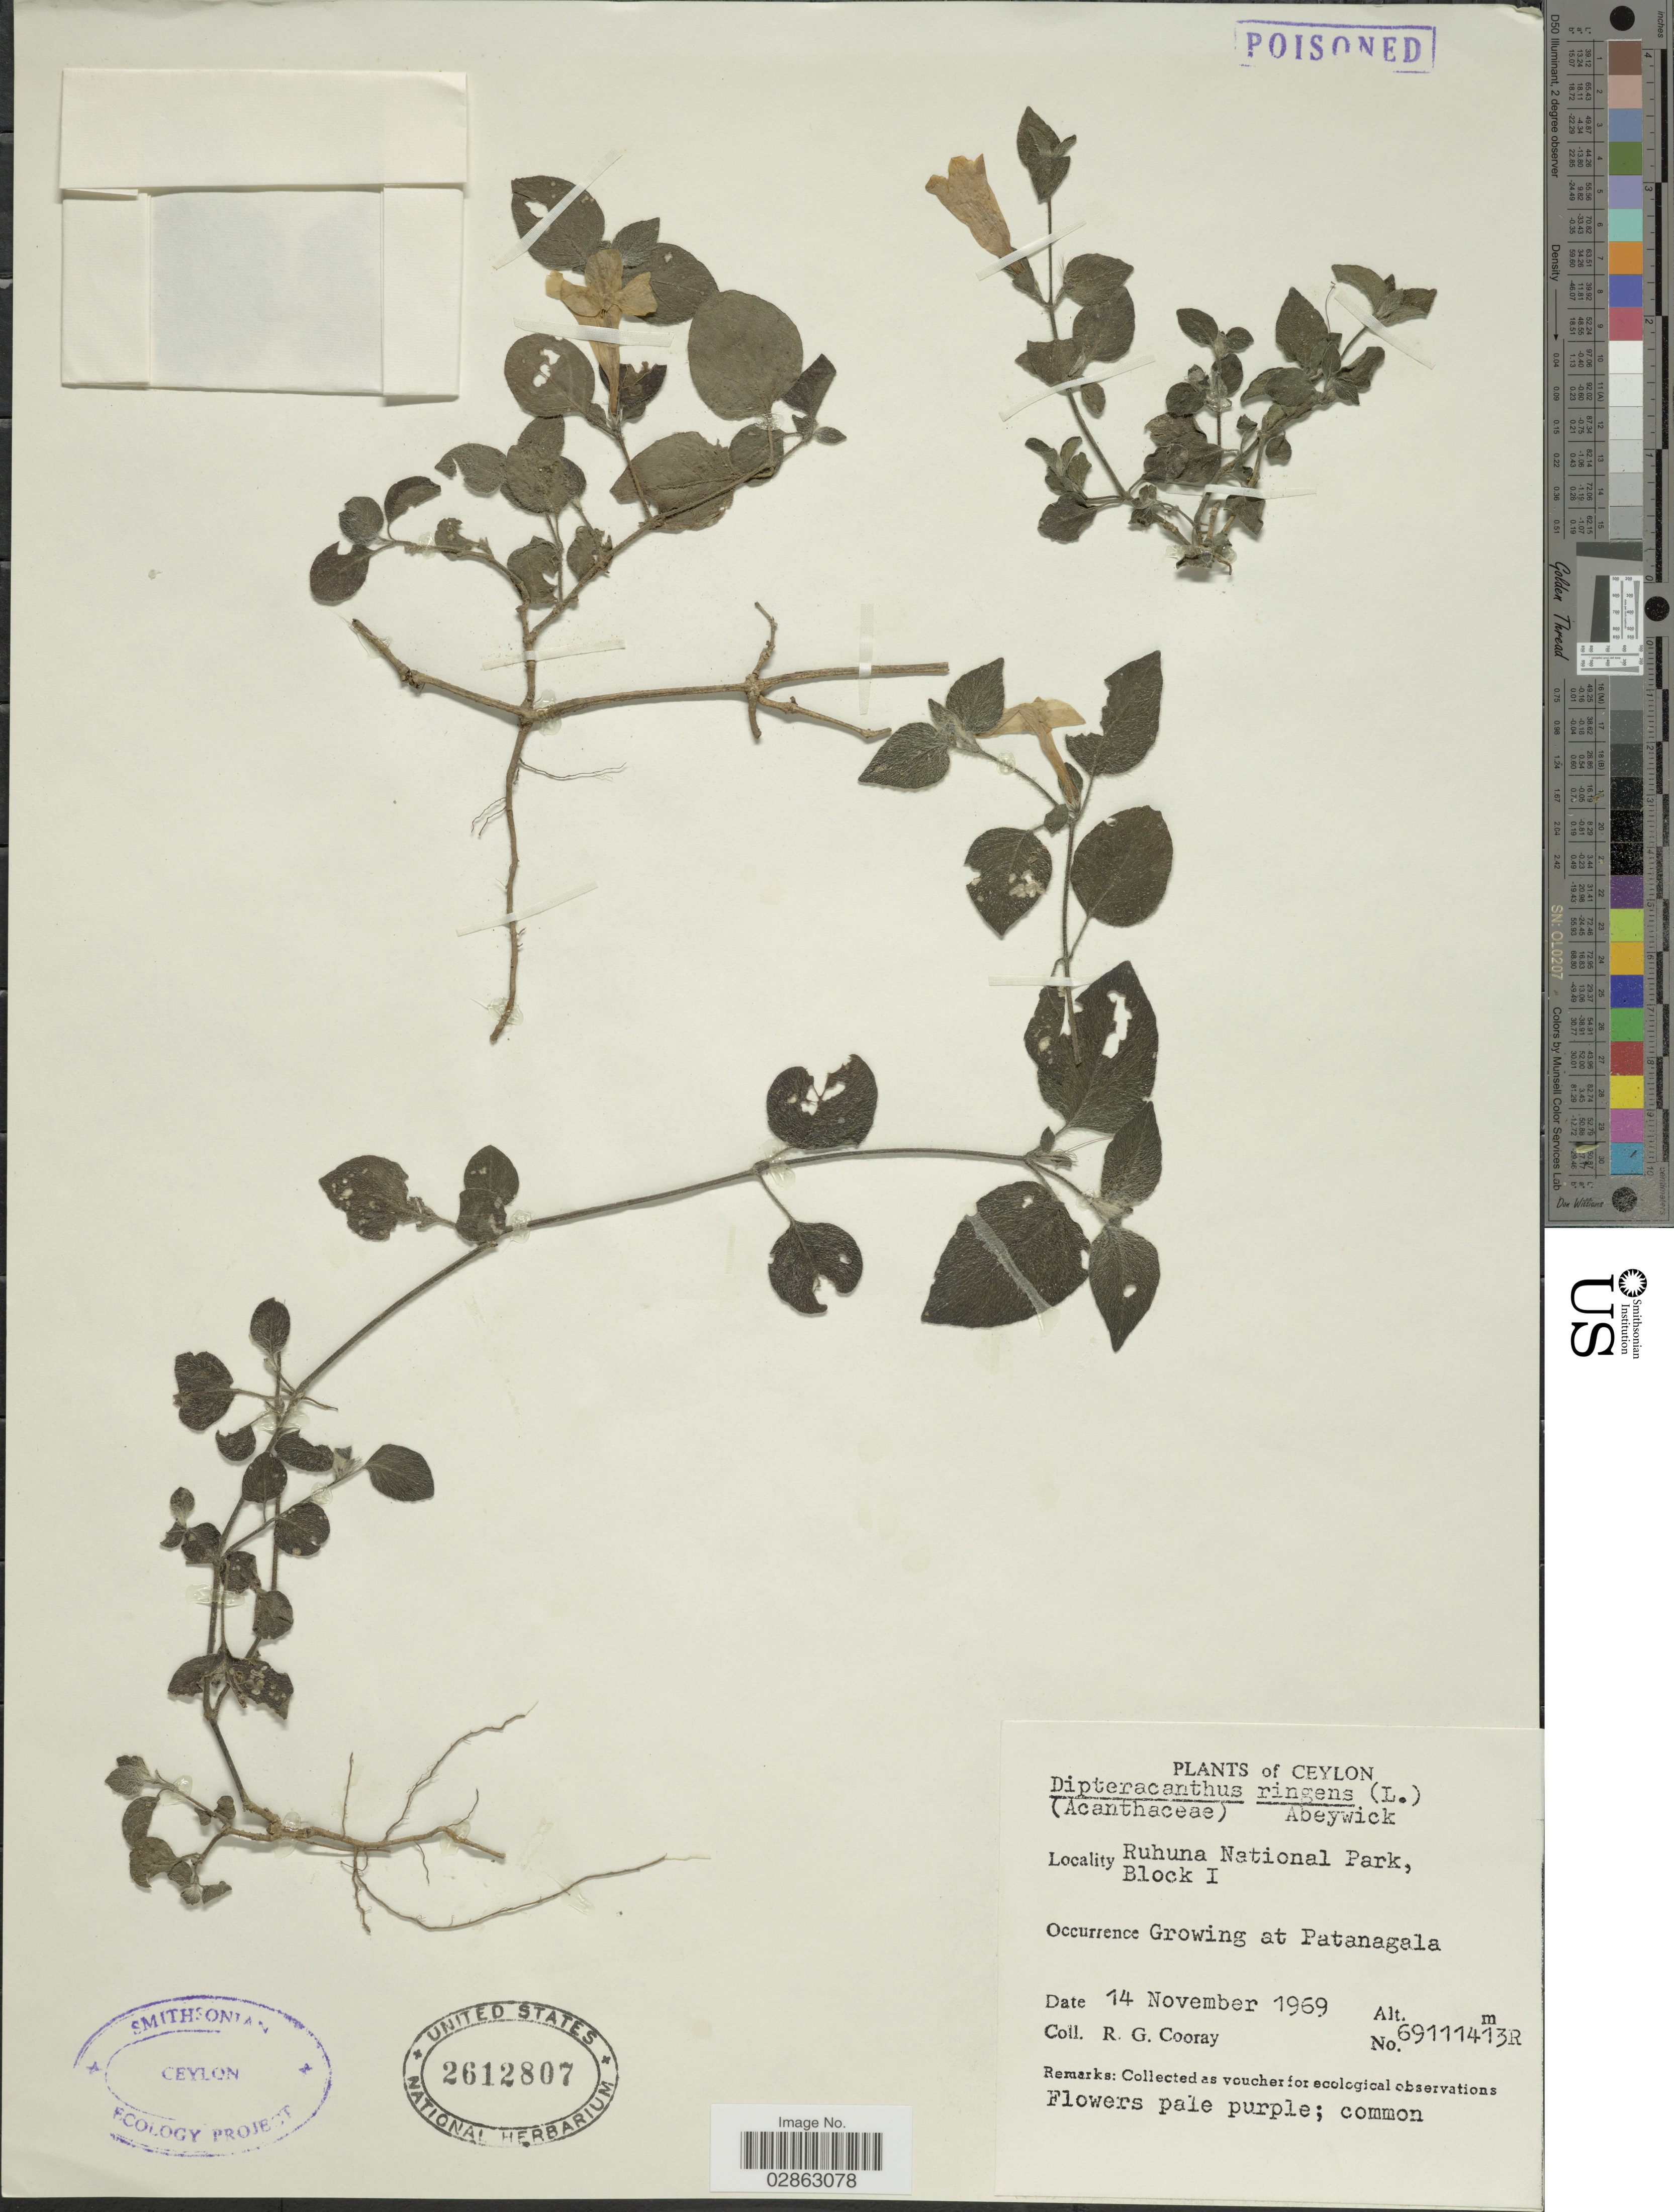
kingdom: Plantae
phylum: Tracheophyta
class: Magnoliopsida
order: Lamiales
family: Acanthaceae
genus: Ruellia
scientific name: Ruellia ringens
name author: L.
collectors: R. Cooray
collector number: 69111413R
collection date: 1969-11-14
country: Sri Lanka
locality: Ceylon. Ruhuna National Park, Block I. Patanagala.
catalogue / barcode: US 2612807